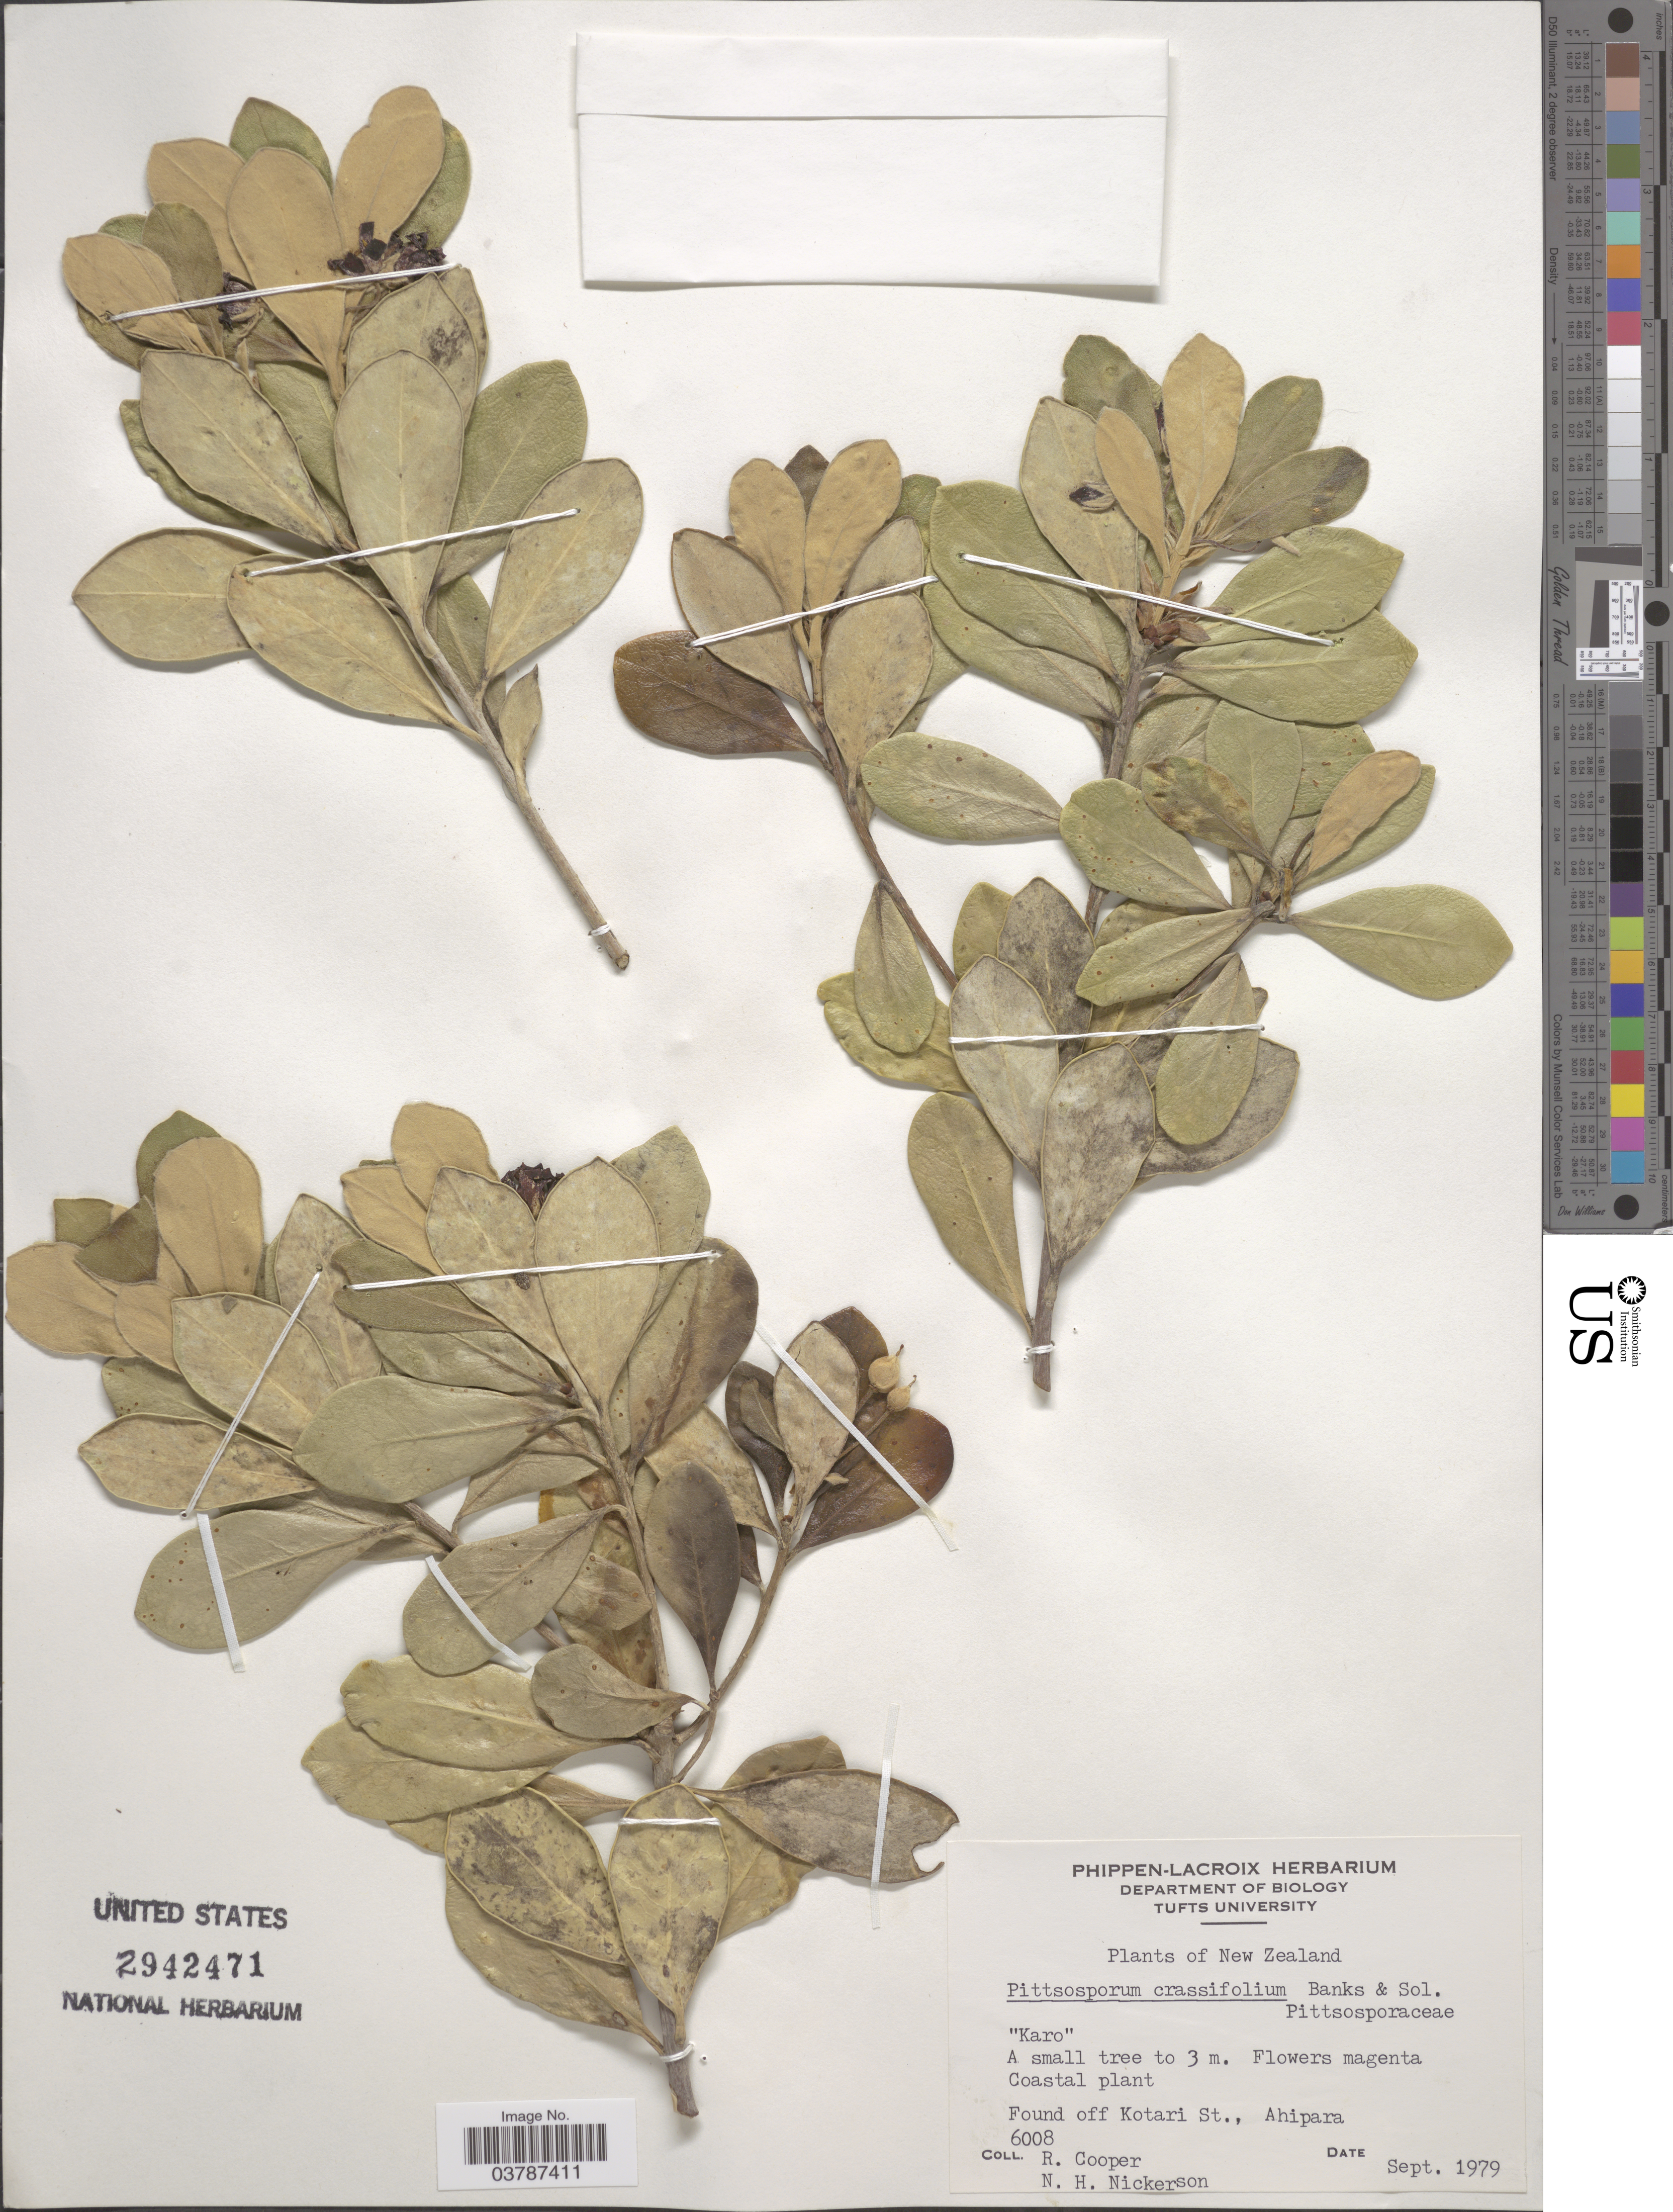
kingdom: Plantae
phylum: Tracheophyta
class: Magnoliopsida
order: Apiales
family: Pittosporaceae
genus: Pittosporum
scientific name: Pittosporum crassifolium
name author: Banks & Sol. ex A. Cunn.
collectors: R. Cooper & N. Nickerson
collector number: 6008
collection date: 1979-09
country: New Zealand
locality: Found off Kotari St., Ahipara.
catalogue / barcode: US 2942471